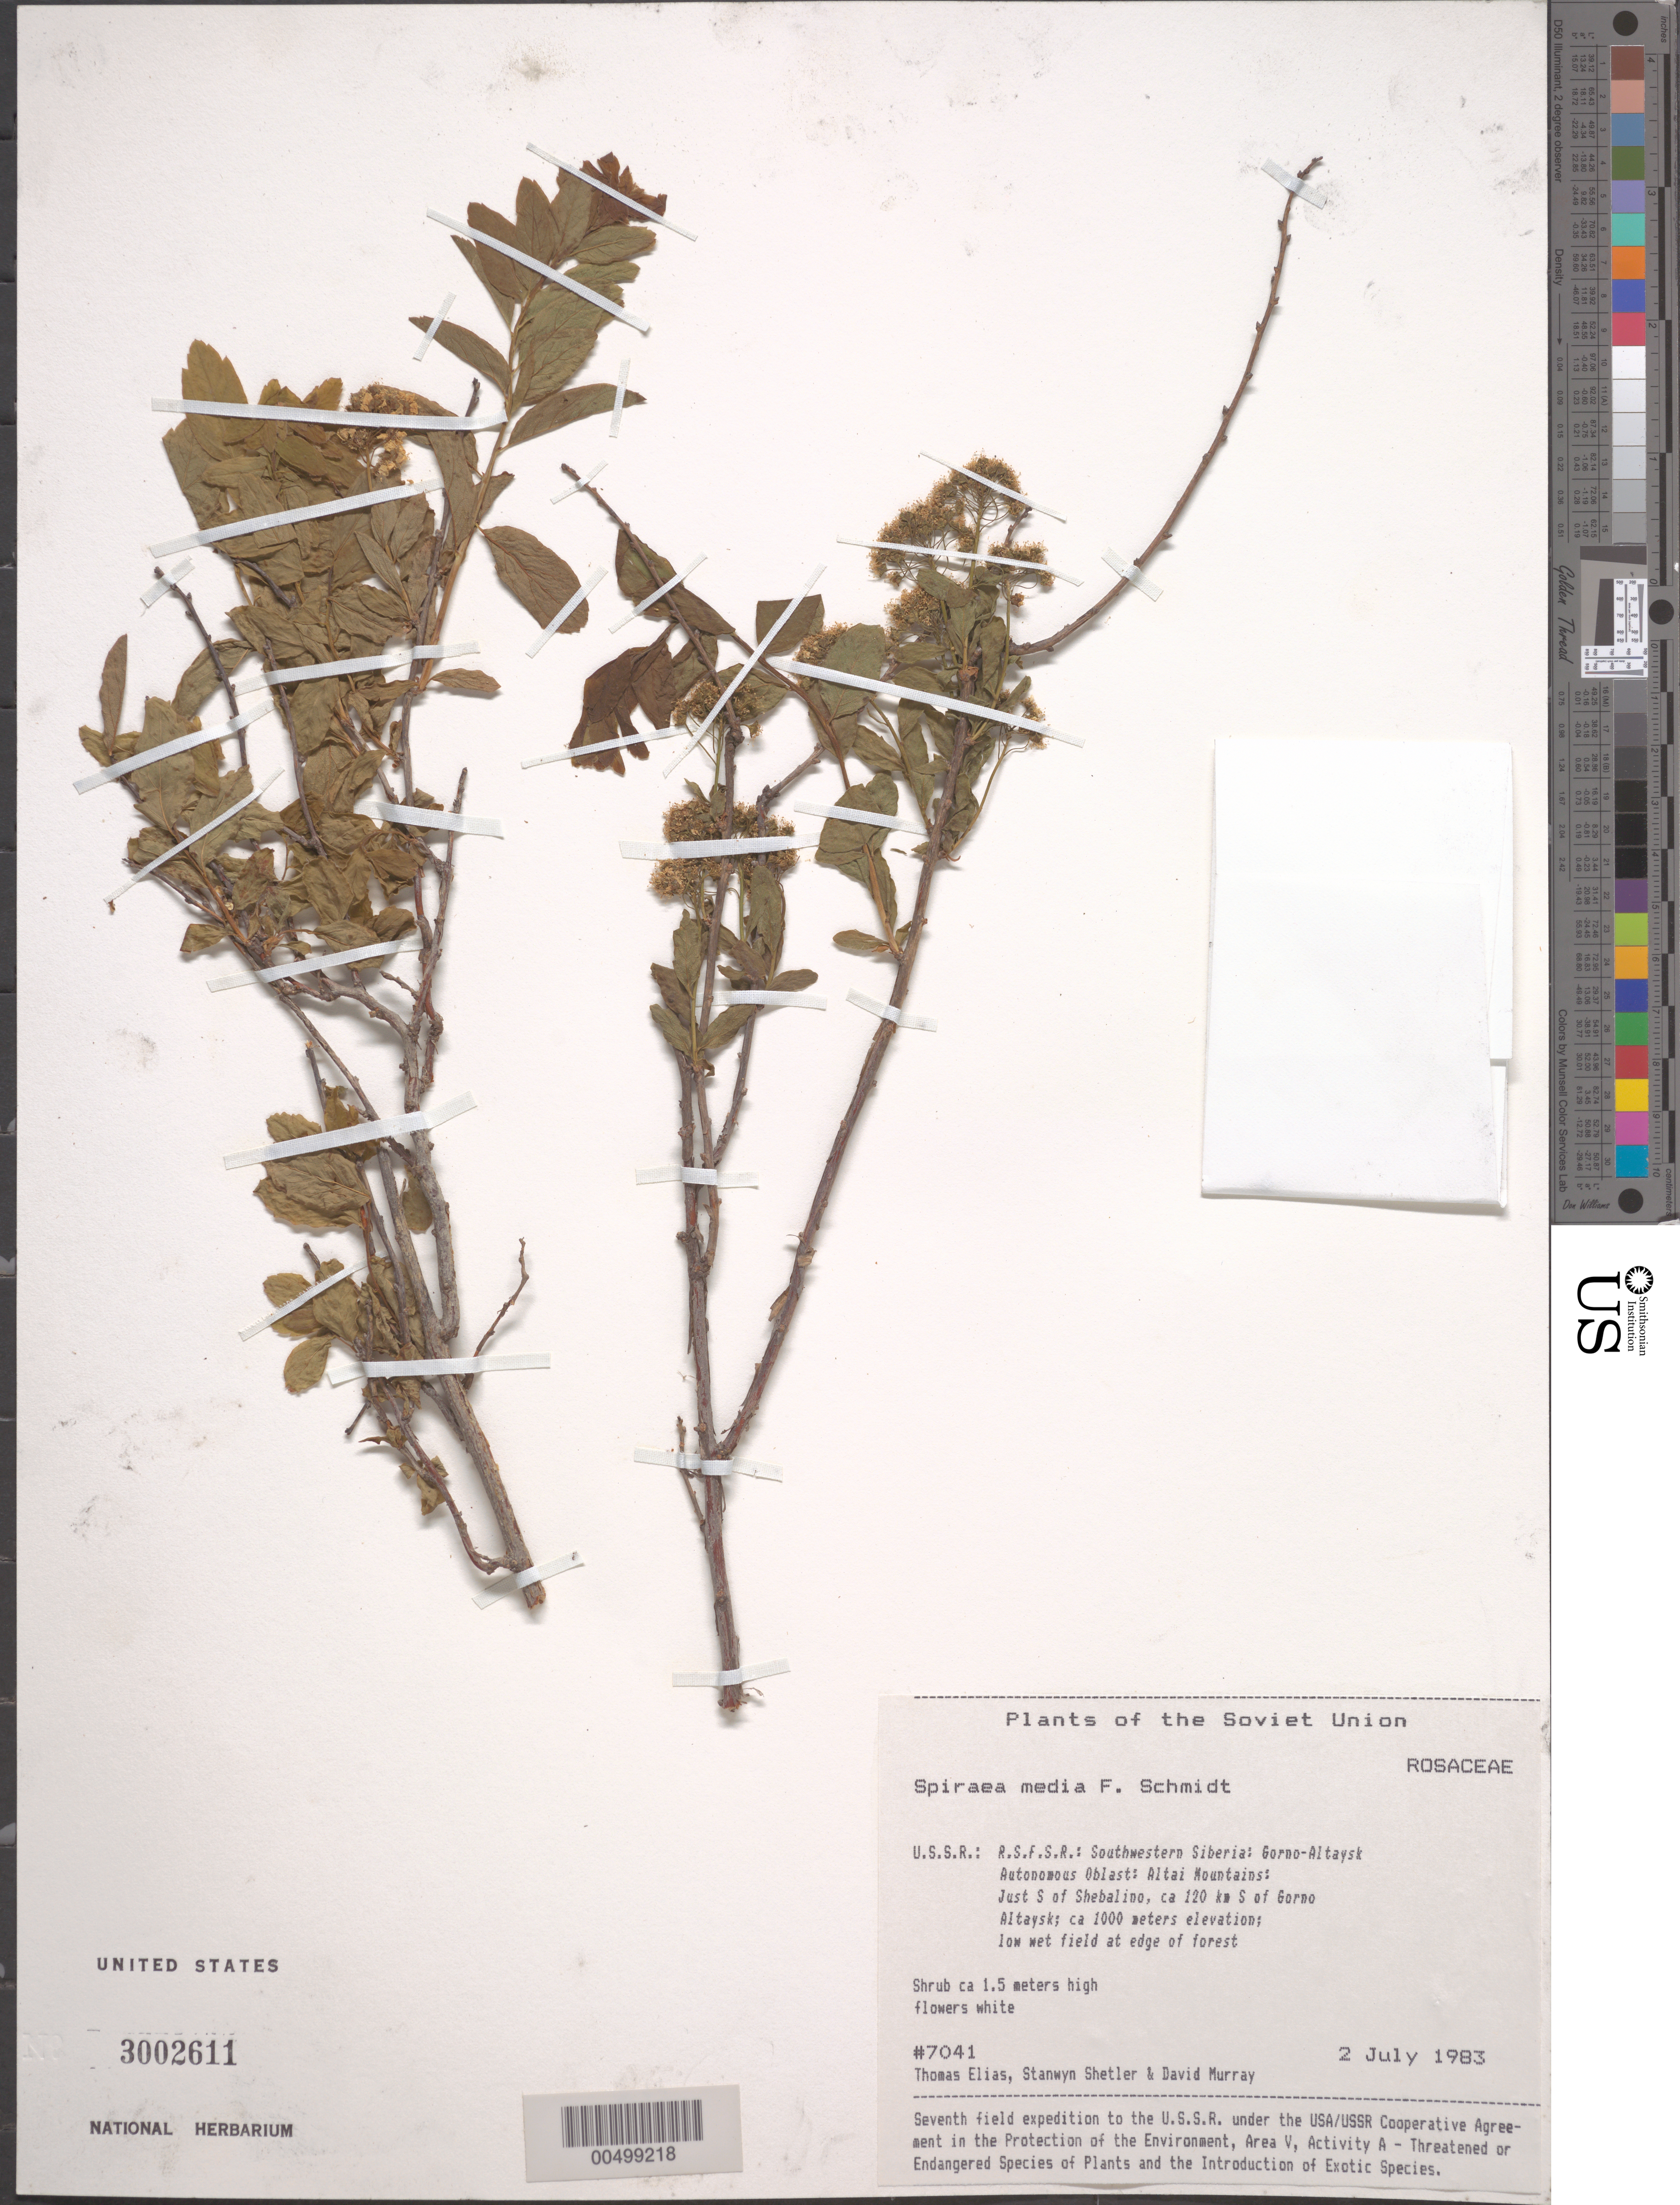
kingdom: Plantae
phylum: Tracheophyta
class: Magnoliopsida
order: Rosales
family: Rosaceae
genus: Spiraea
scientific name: Spiraea media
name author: Schmidt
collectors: T. Elias, S. Shetler & D. F. Murray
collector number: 7041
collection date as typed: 02 Jul 1983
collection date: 1983-07-02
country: Russian Federation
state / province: Altai Republic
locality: Altai Mountains, just S of Shebalino, ca. 120 km S of Gorno-Altaysk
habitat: low wet field at edge of forest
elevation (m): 1000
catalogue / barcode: US 3002611